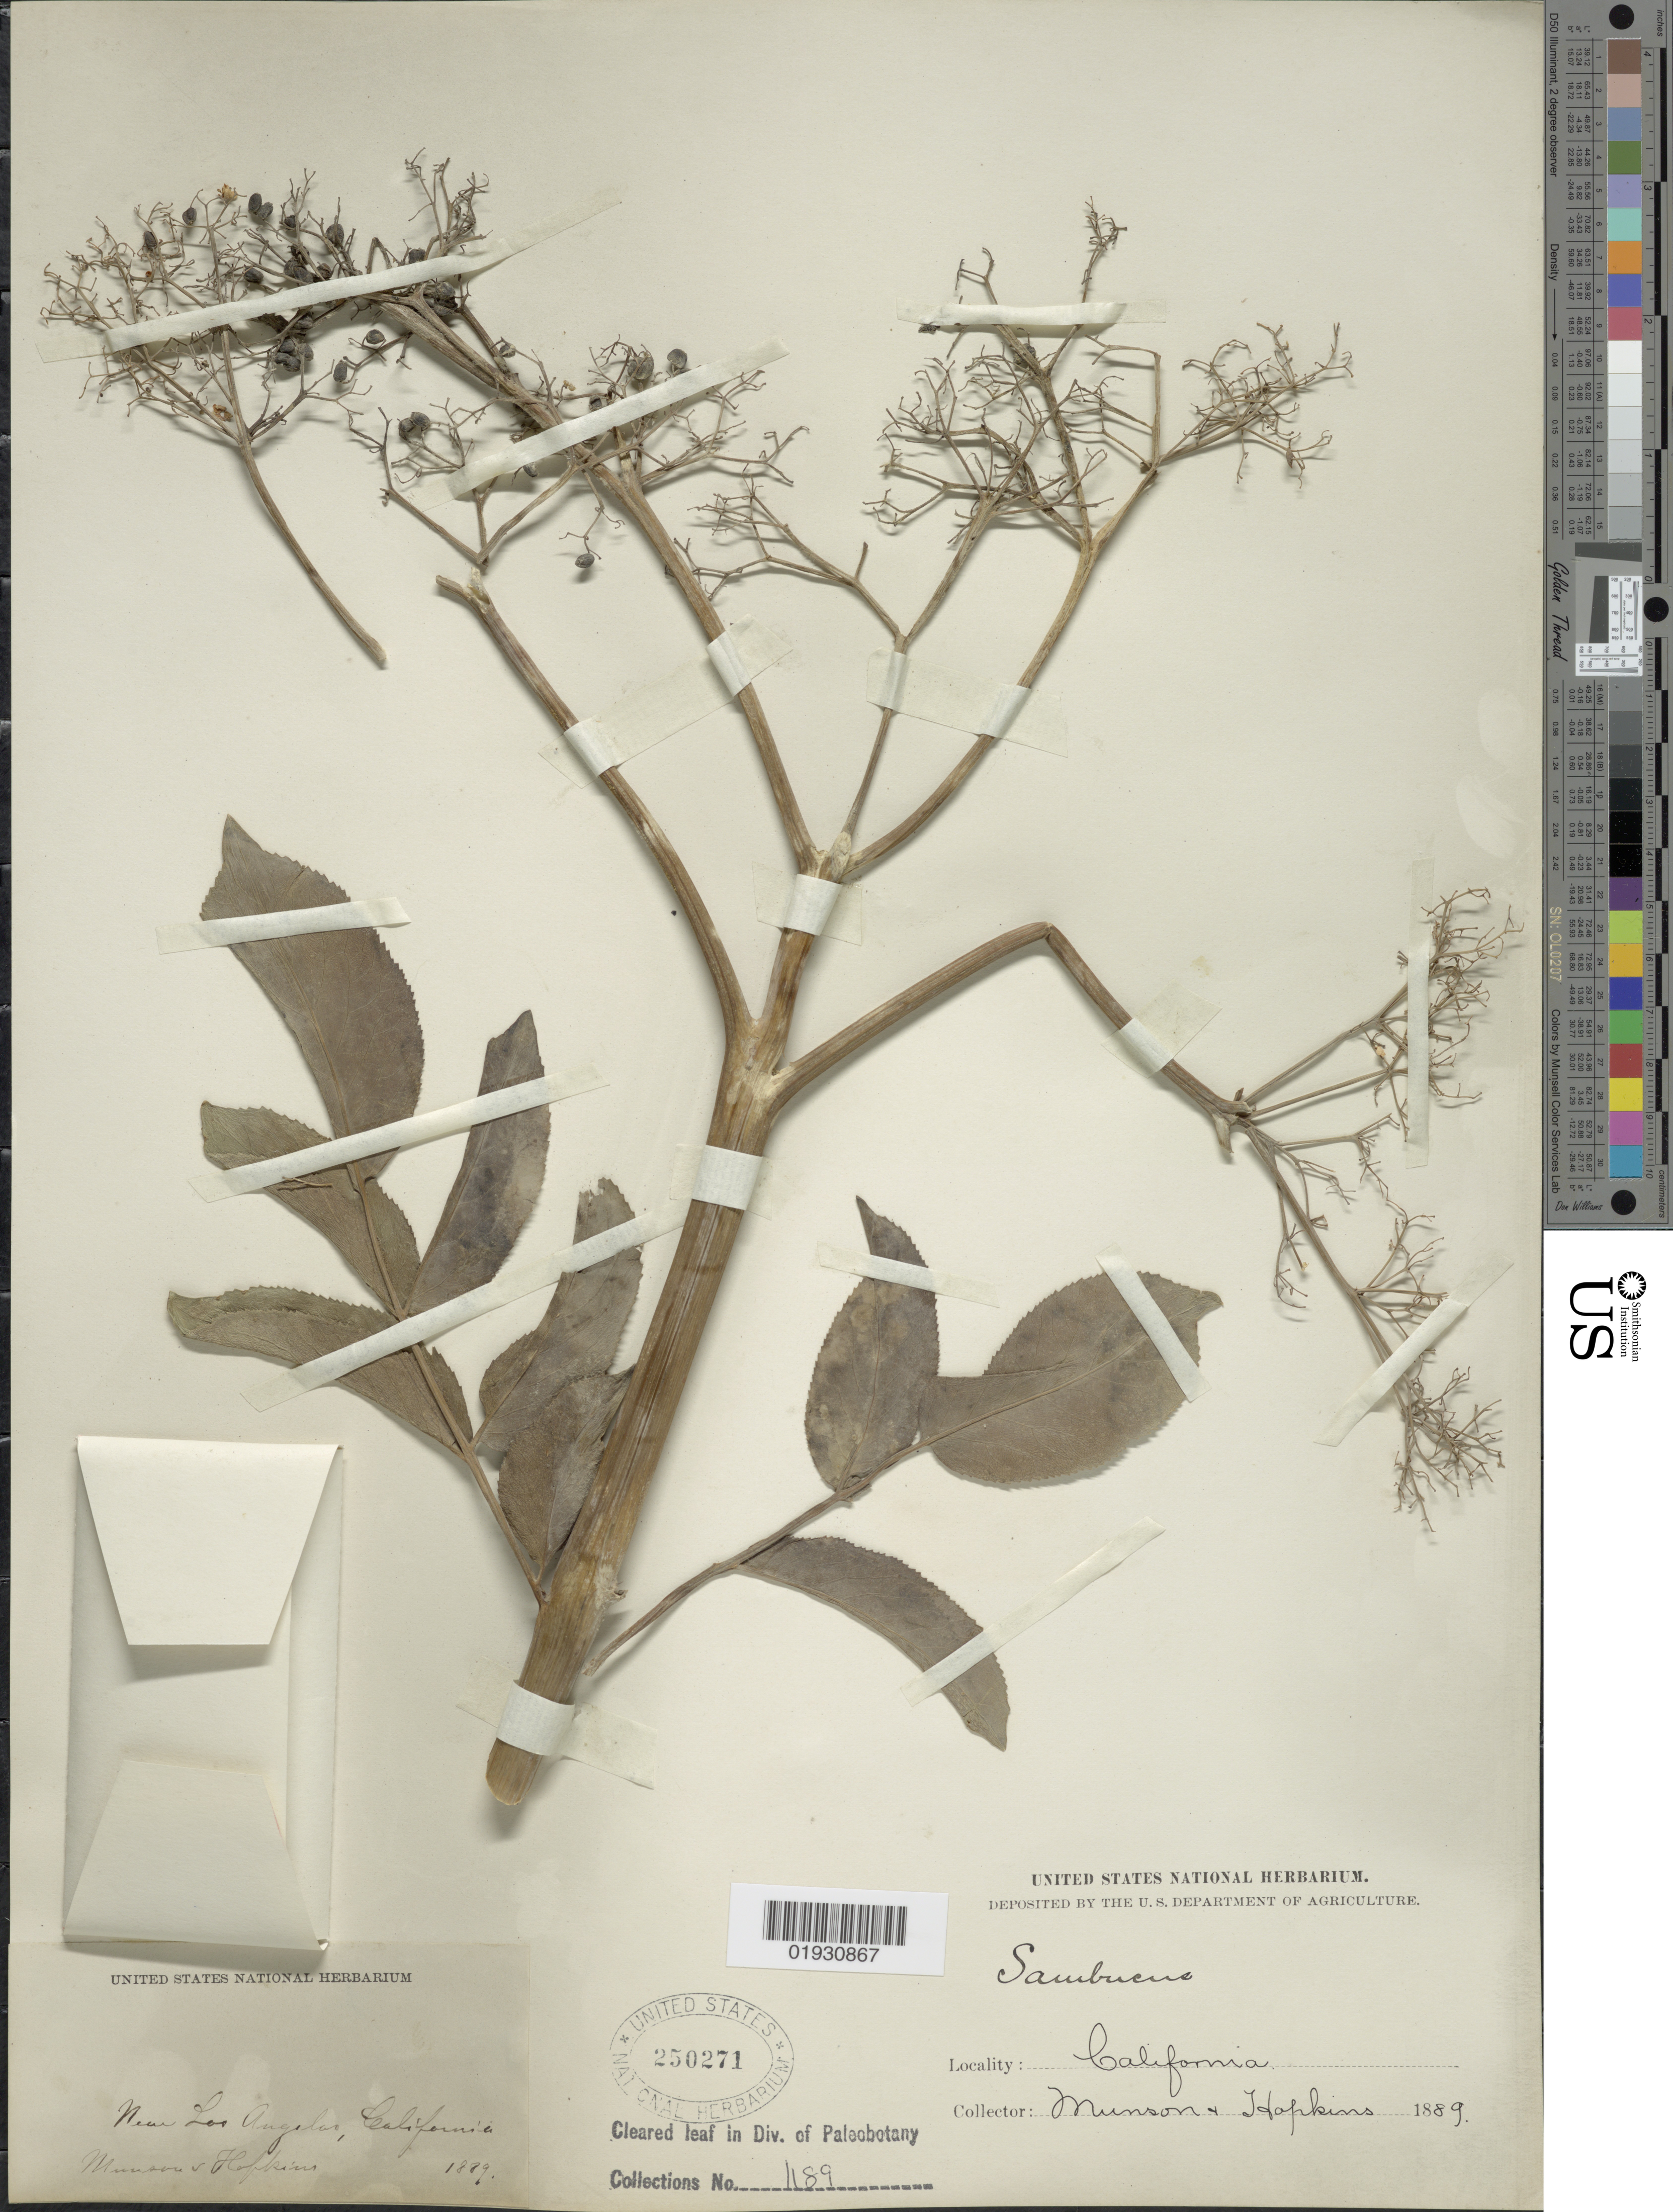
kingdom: Plantae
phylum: Tracheophyta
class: Magnoliopsida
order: Dipsacales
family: Viburnaceae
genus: Sambucus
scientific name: Sambucus cerulea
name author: Raf.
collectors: -. Munson & -- Hopkins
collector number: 1189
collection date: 1889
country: United States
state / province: California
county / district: Los Angeles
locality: Near Los Angeles.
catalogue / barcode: US 250271